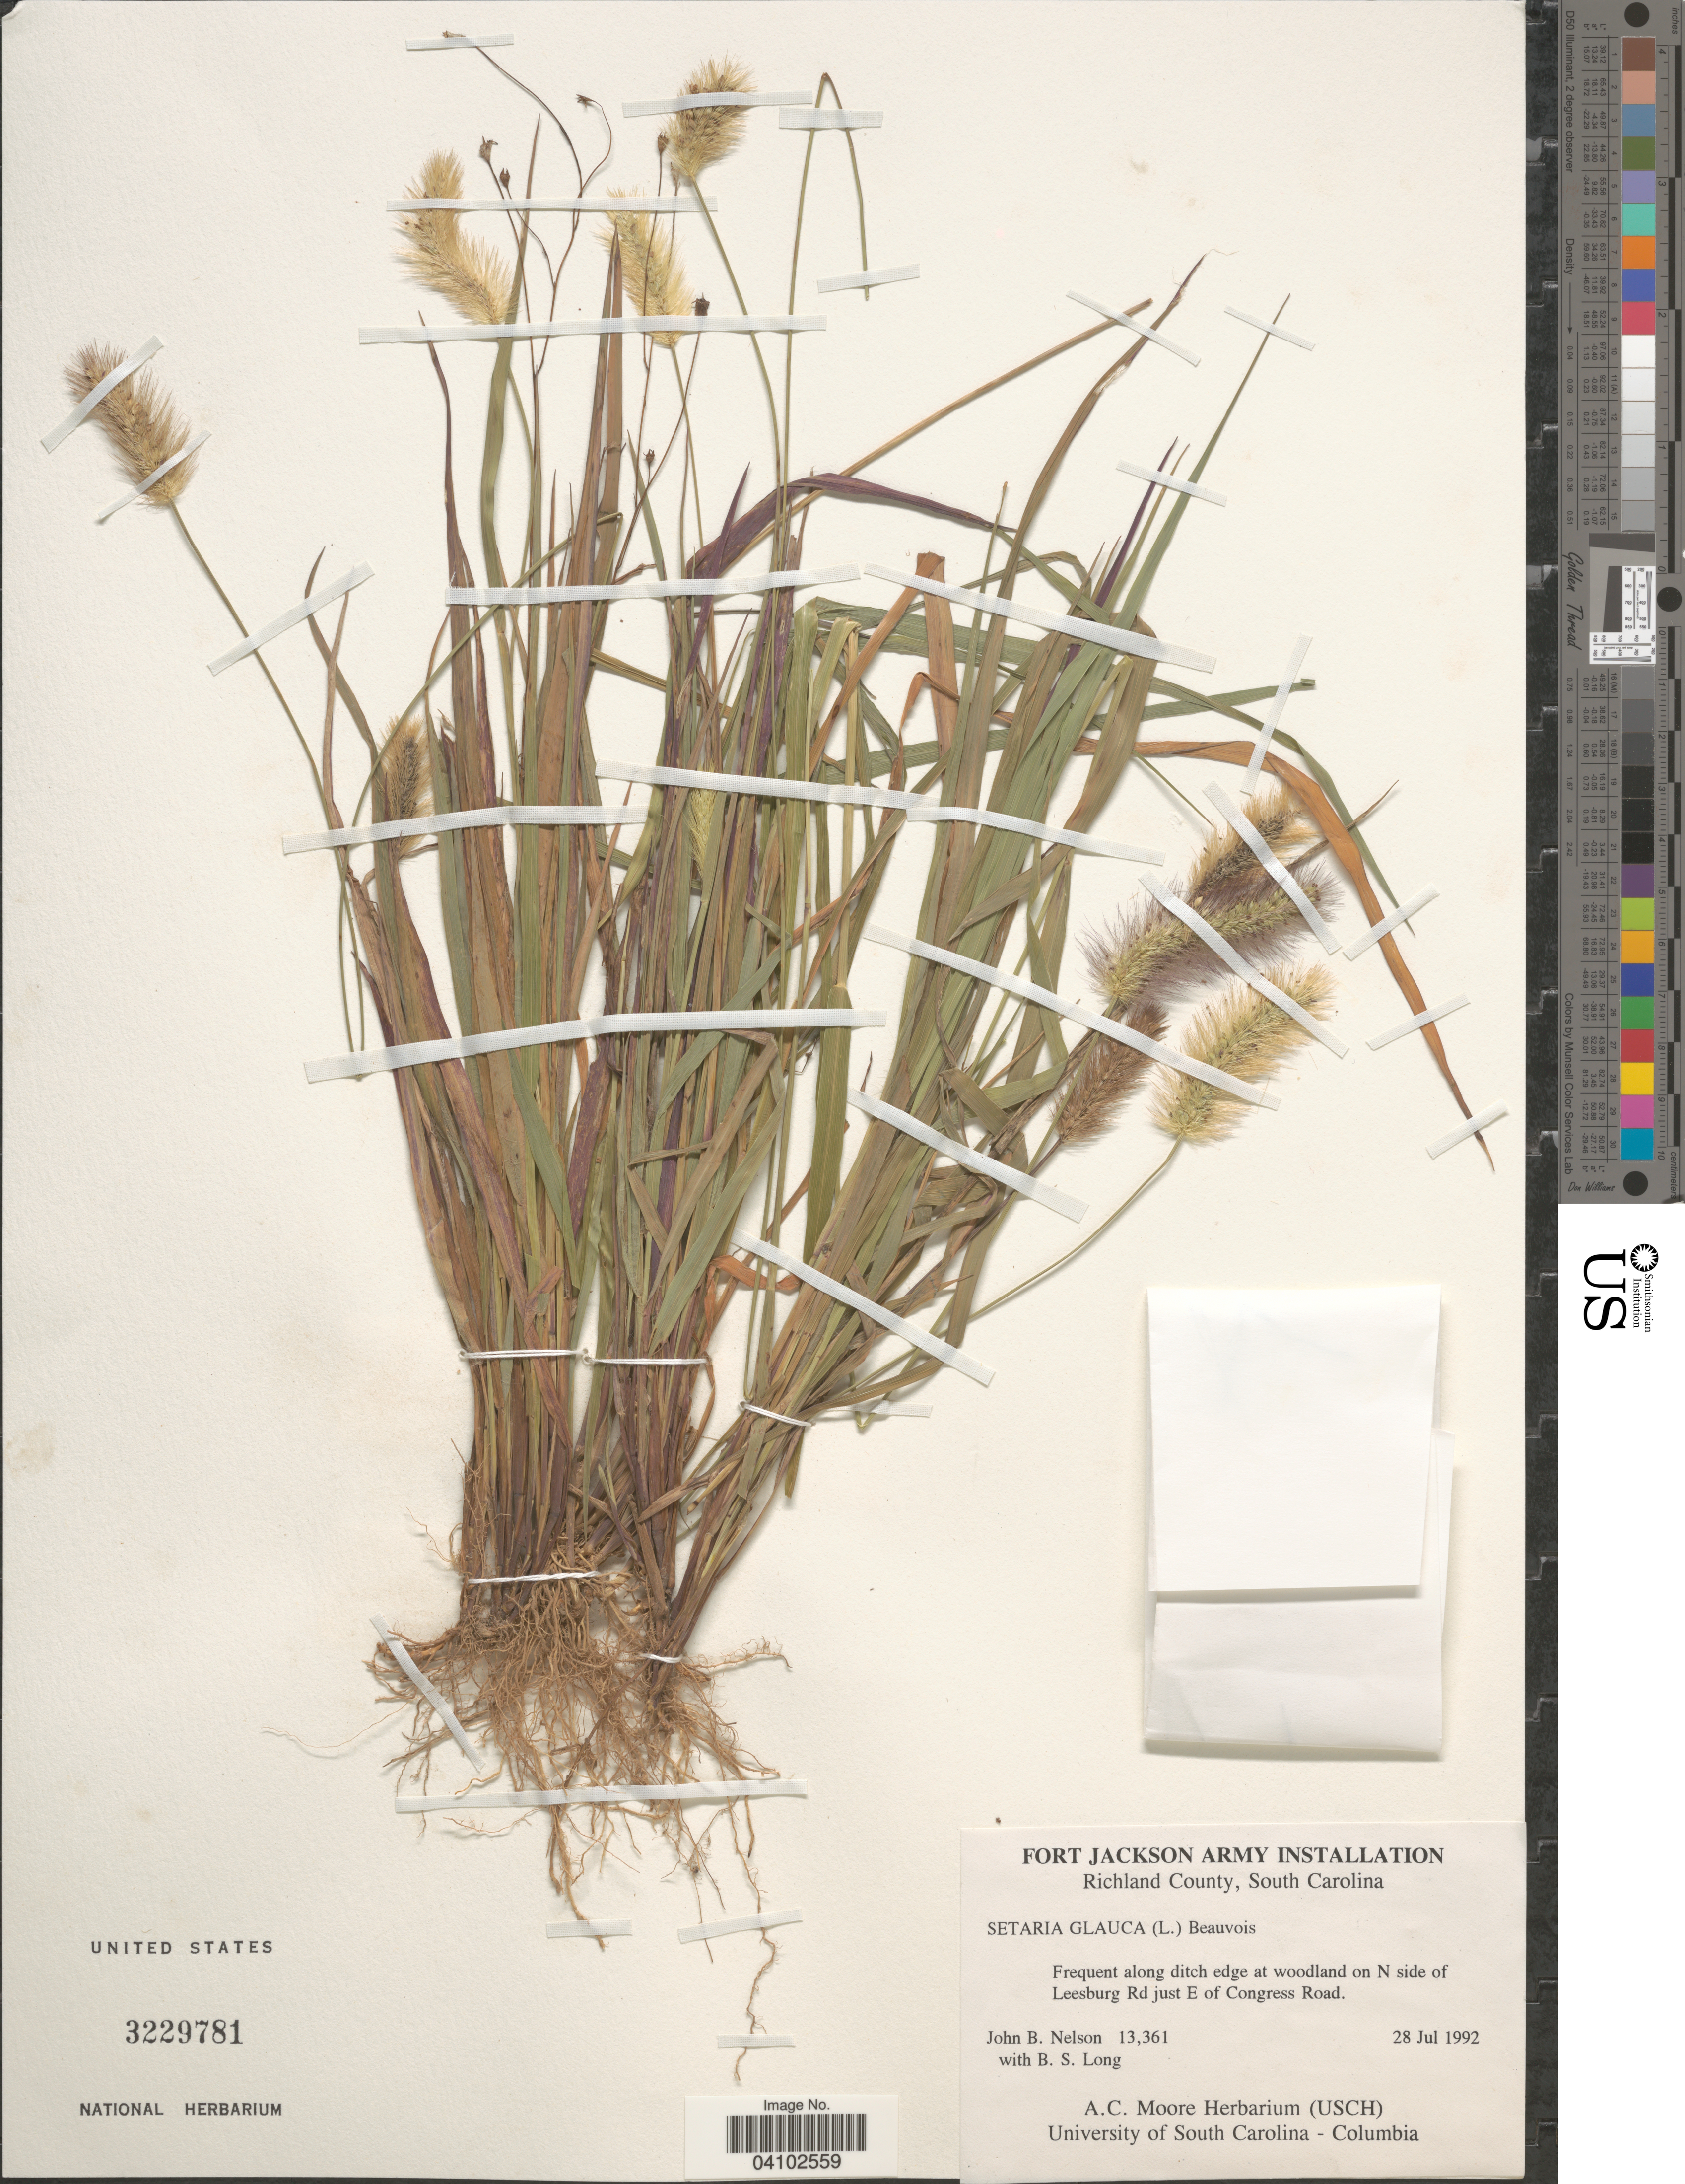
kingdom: Plantae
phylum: Tracheophyta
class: Liliopsida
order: Poales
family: Poaceae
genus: Cenchrus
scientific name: Cenchrus americanus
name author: (L.) Morrone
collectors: J. B. Nelson & B. Long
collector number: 13361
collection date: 1992-07-28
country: United States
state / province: South Carolina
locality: Fort Jackson Army Installation [unsure placement]. Richland County. On N side of Leesburg Rd just E of Congress Road.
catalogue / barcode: US 3229781